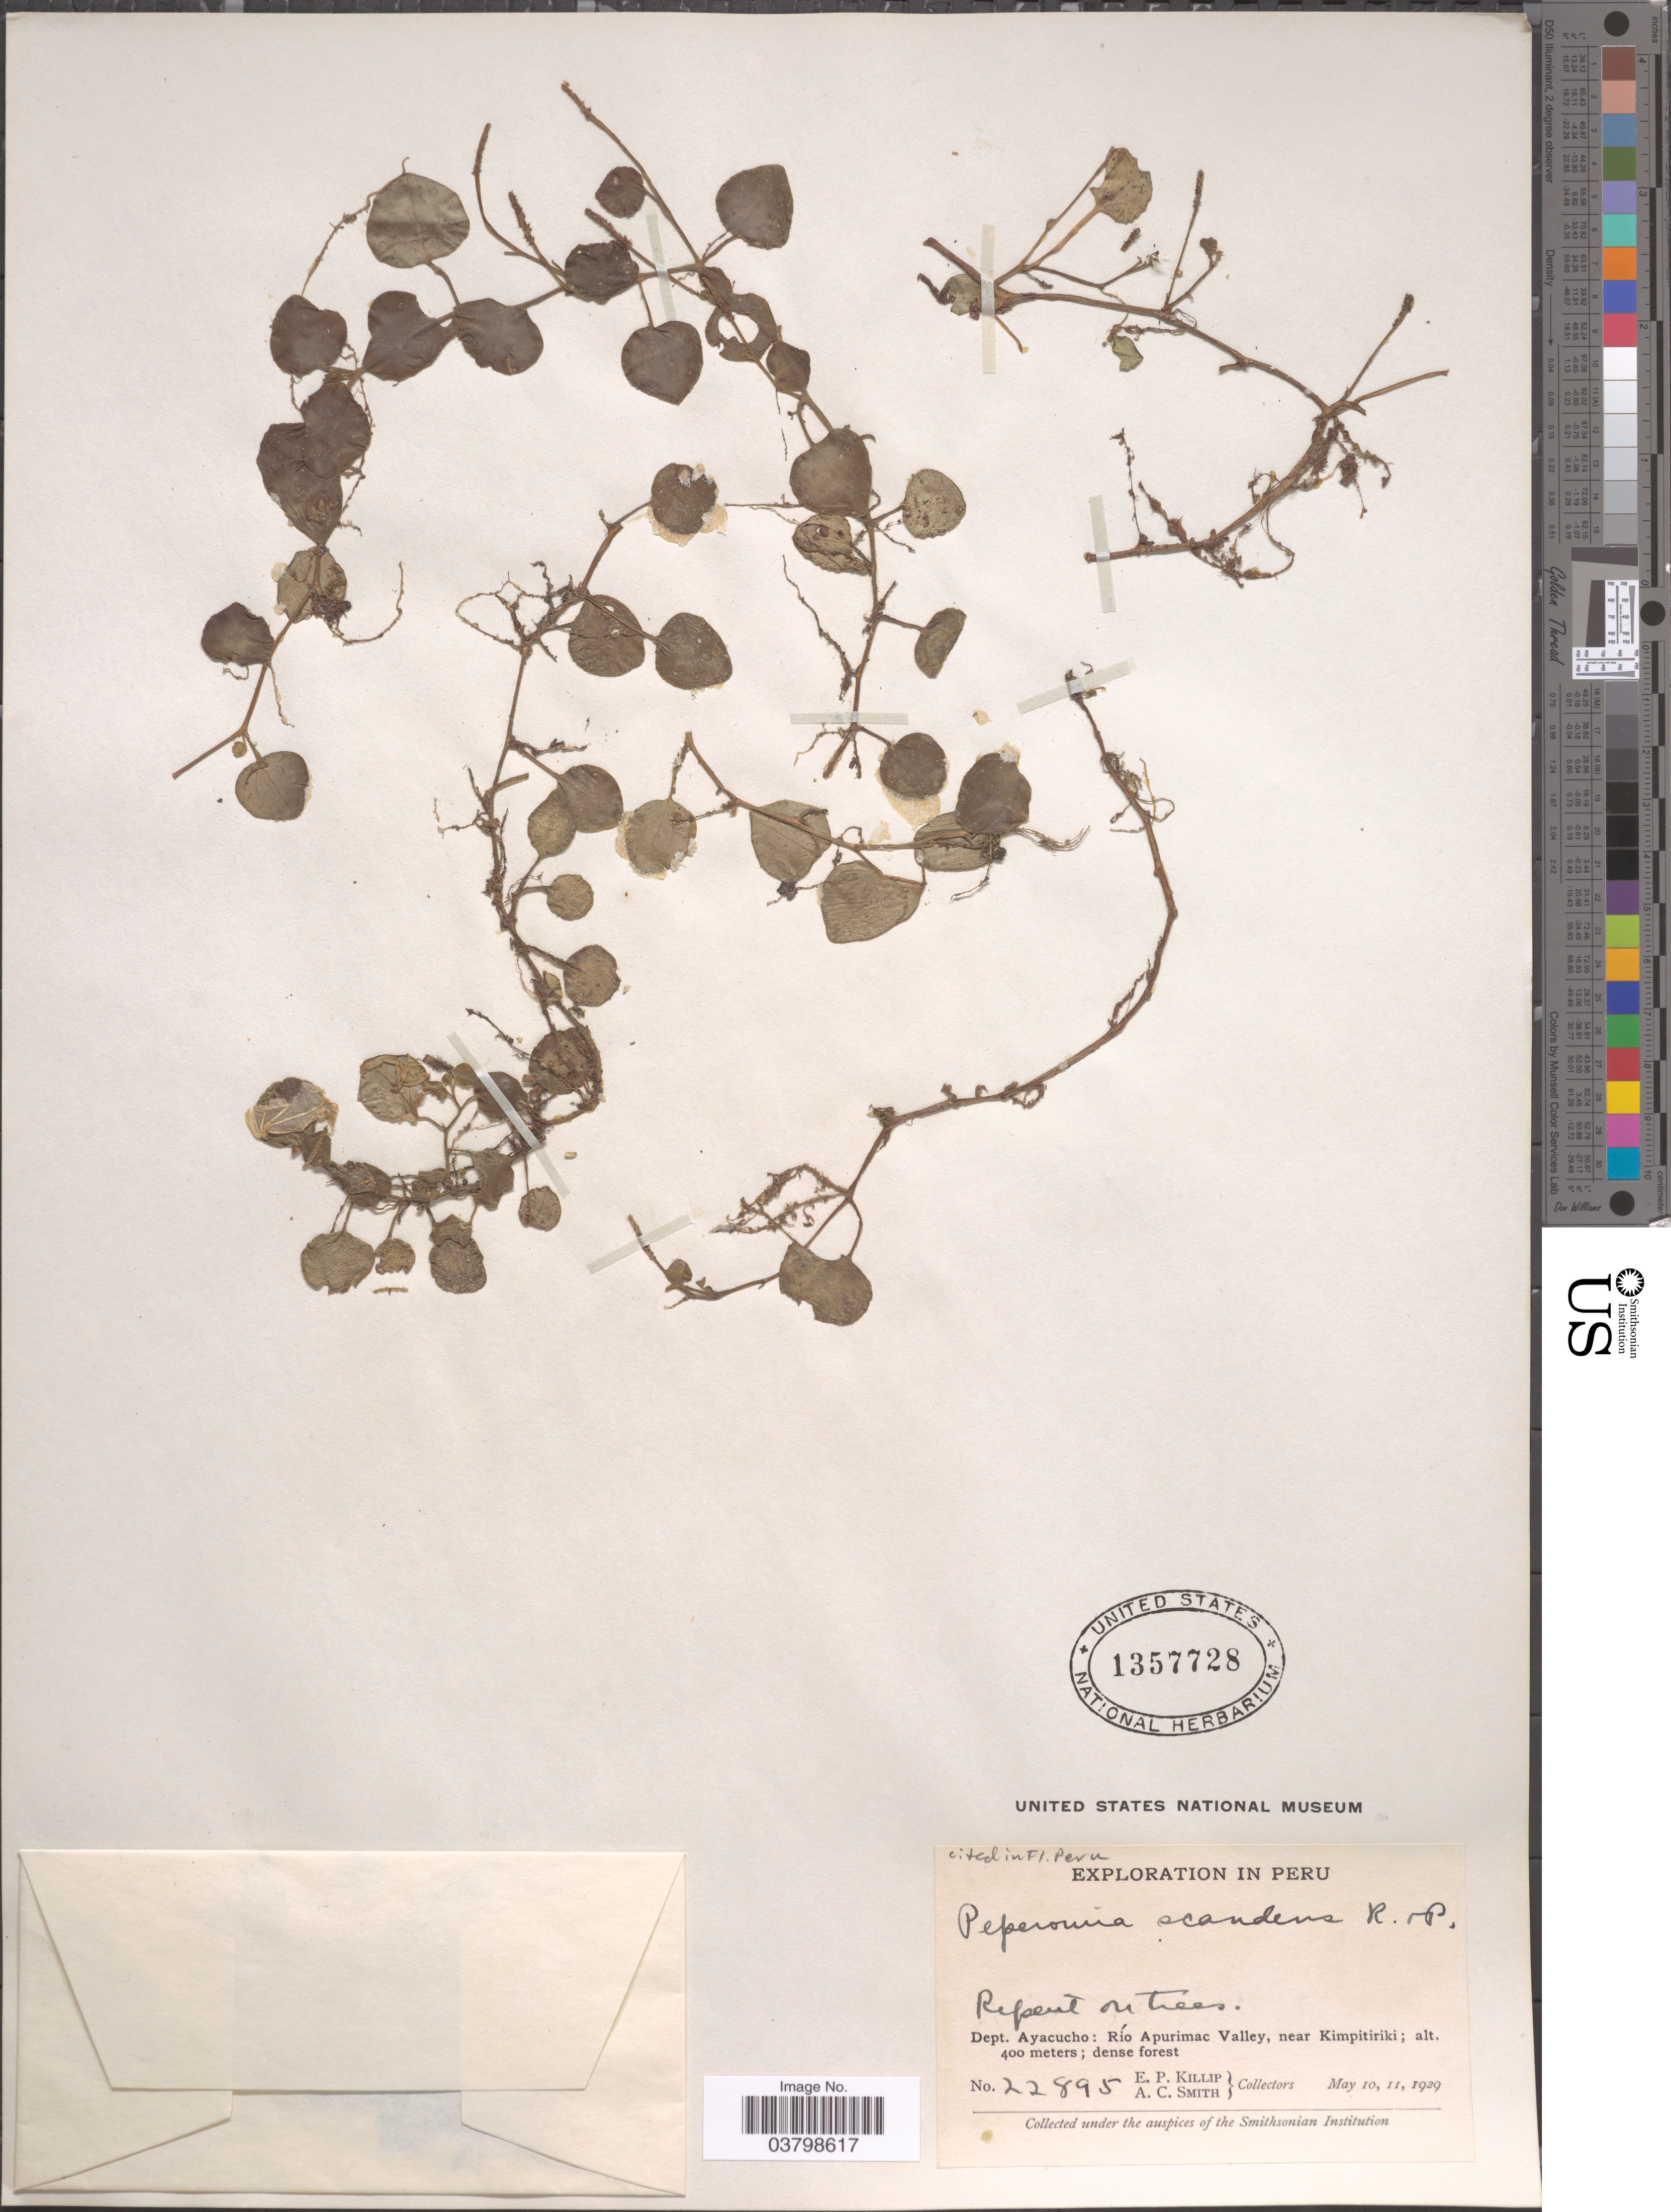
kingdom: Plantae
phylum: Tracheophyta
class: Magnoliopsida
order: Piperales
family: Piperaceae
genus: Peperomia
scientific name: Peperomia serpens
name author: (Sw.) Loudon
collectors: E. P. Killip & A. C. Smith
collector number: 22895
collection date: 1929-05-10/1929-05-11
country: Peru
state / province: Apurímac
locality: Dept. Ayacucho: Río Apurimac Valley, near Kimpitiriki.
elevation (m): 400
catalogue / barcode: US 1357728